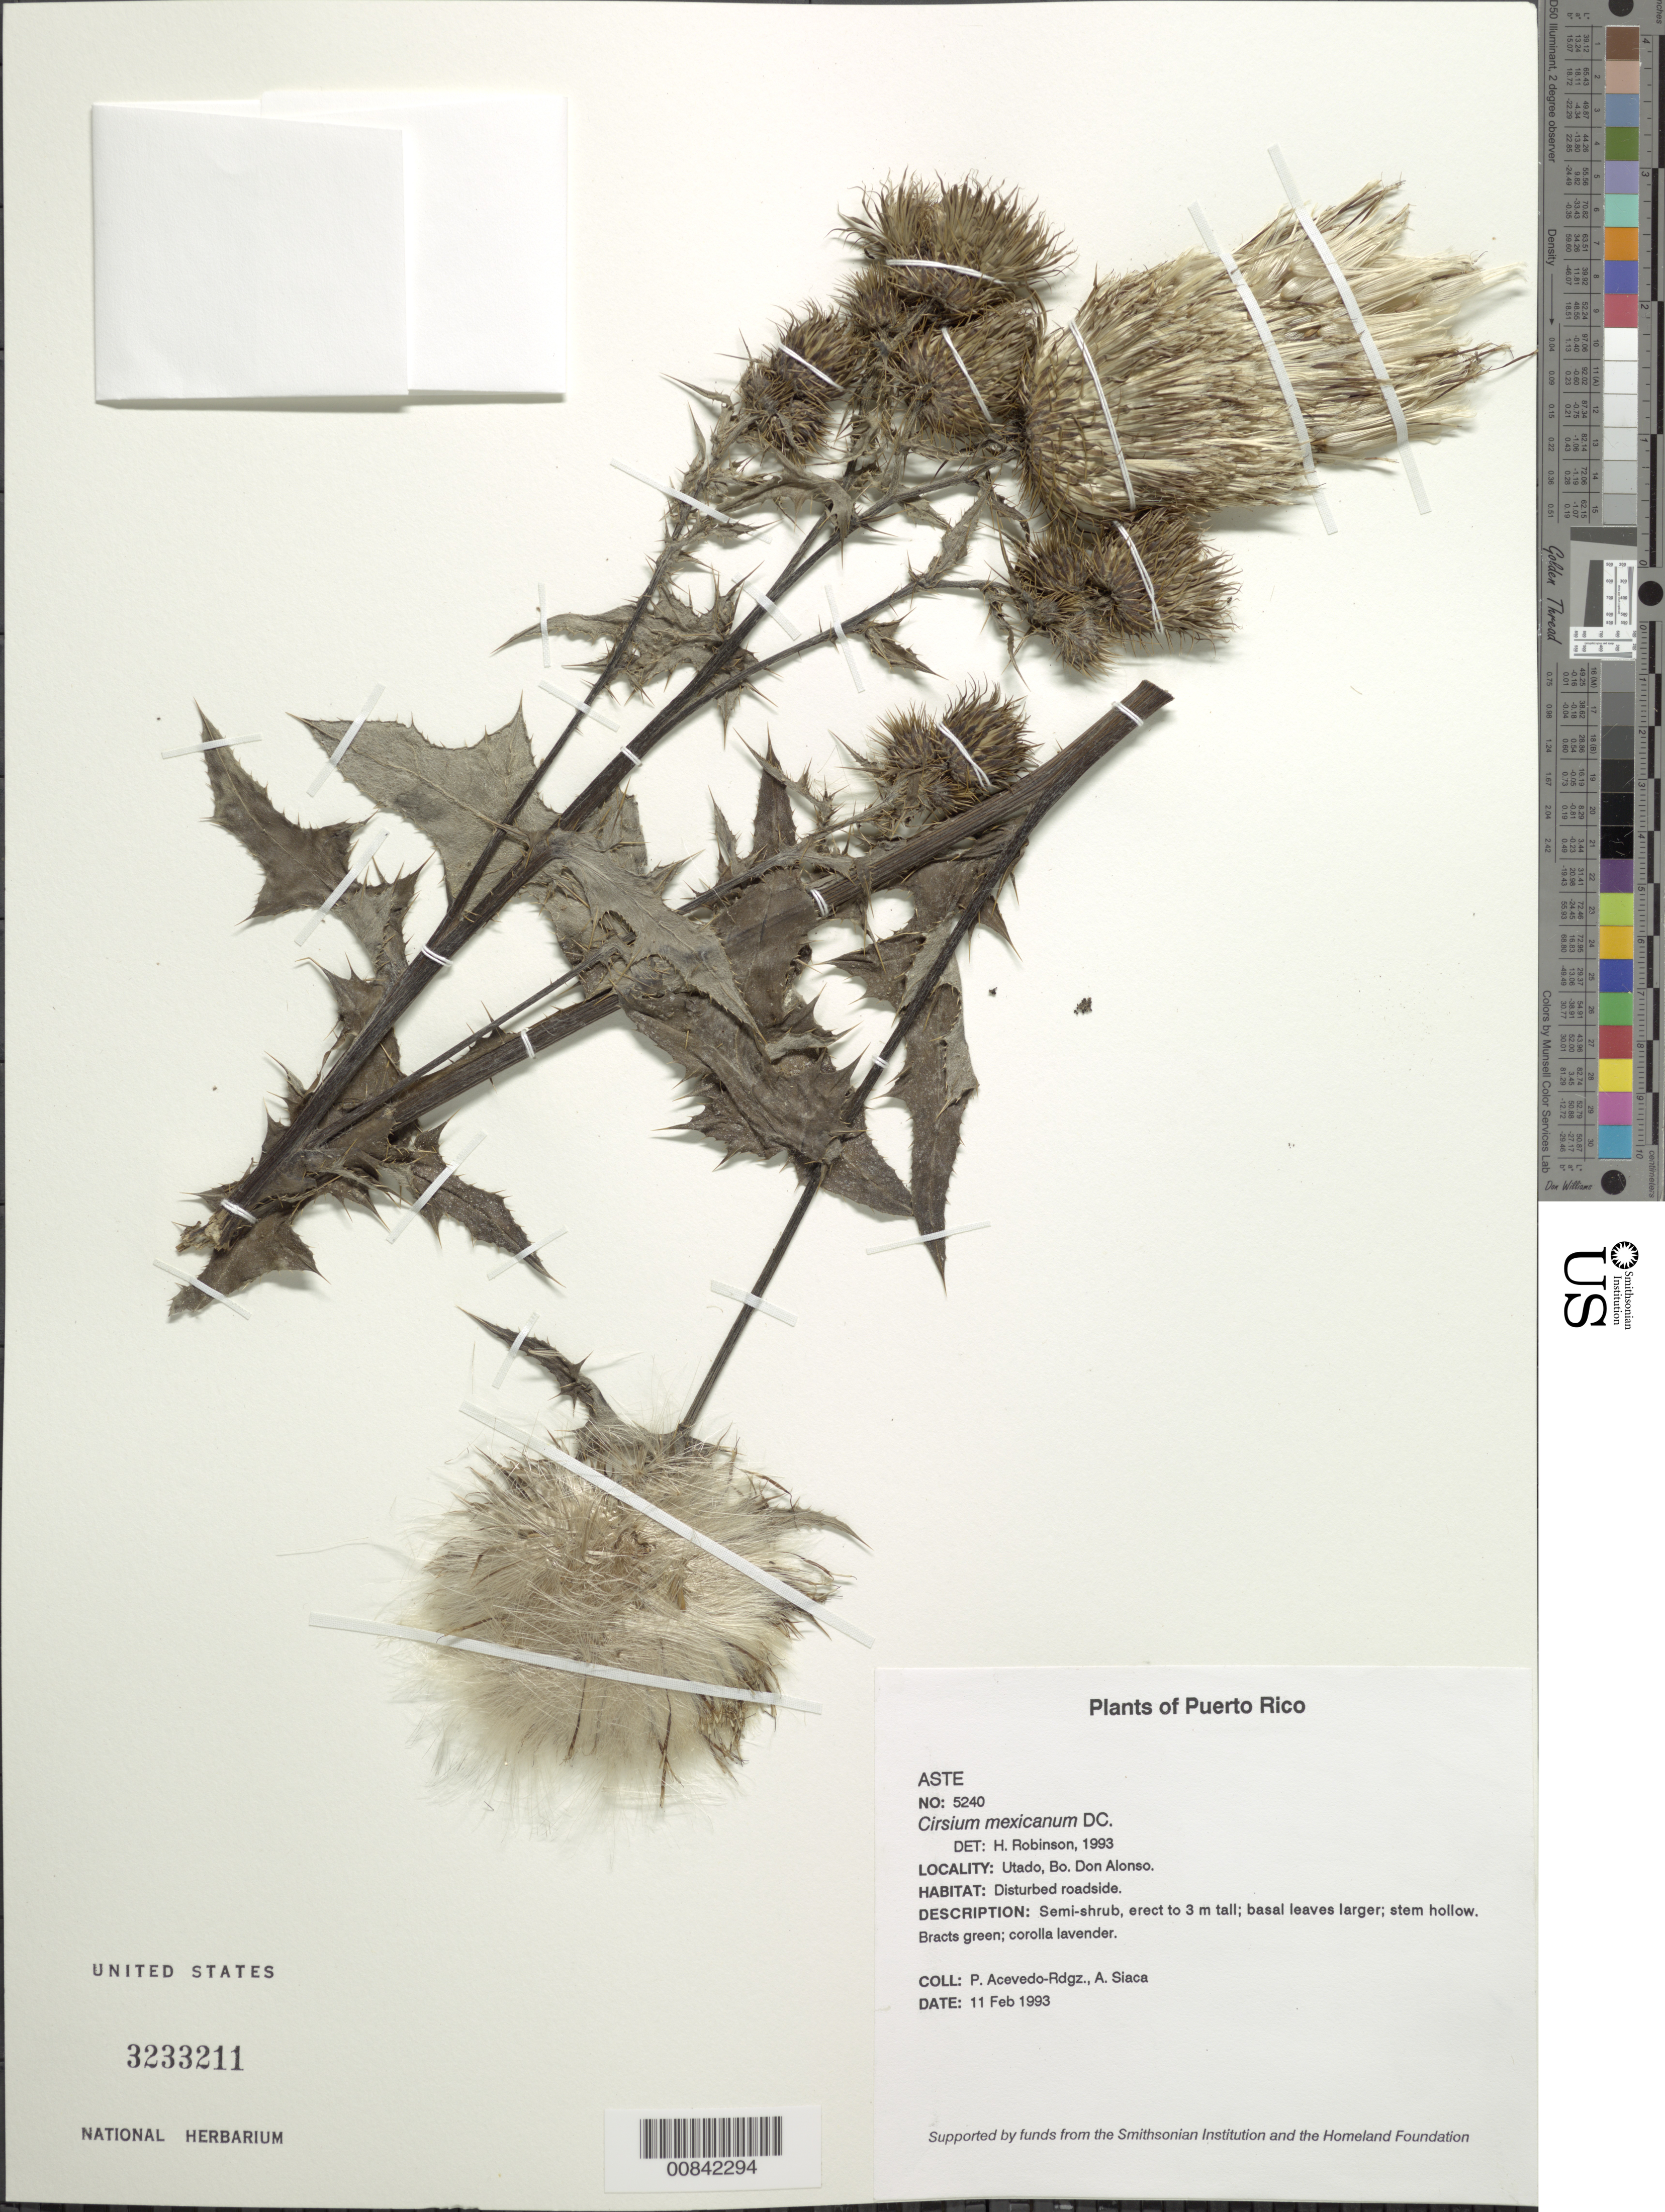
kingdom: Plantae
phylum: Tracheophyta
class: Magnoliopsida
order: Asterales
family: Asteraceae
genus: Cirsium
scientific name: Cirsium mexicanum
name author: DC.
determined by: Robinson, Harold E., (US)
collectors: P. Acevedo-Rodr. & A. Siaca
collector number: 5240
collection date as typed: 11 Feb 1993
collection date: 1993-02-11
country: Puerto Rico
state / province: Utuado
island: Puerto Rico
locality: Bo. Don Alonso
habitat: disturbed roadside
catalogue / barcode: US 3233211